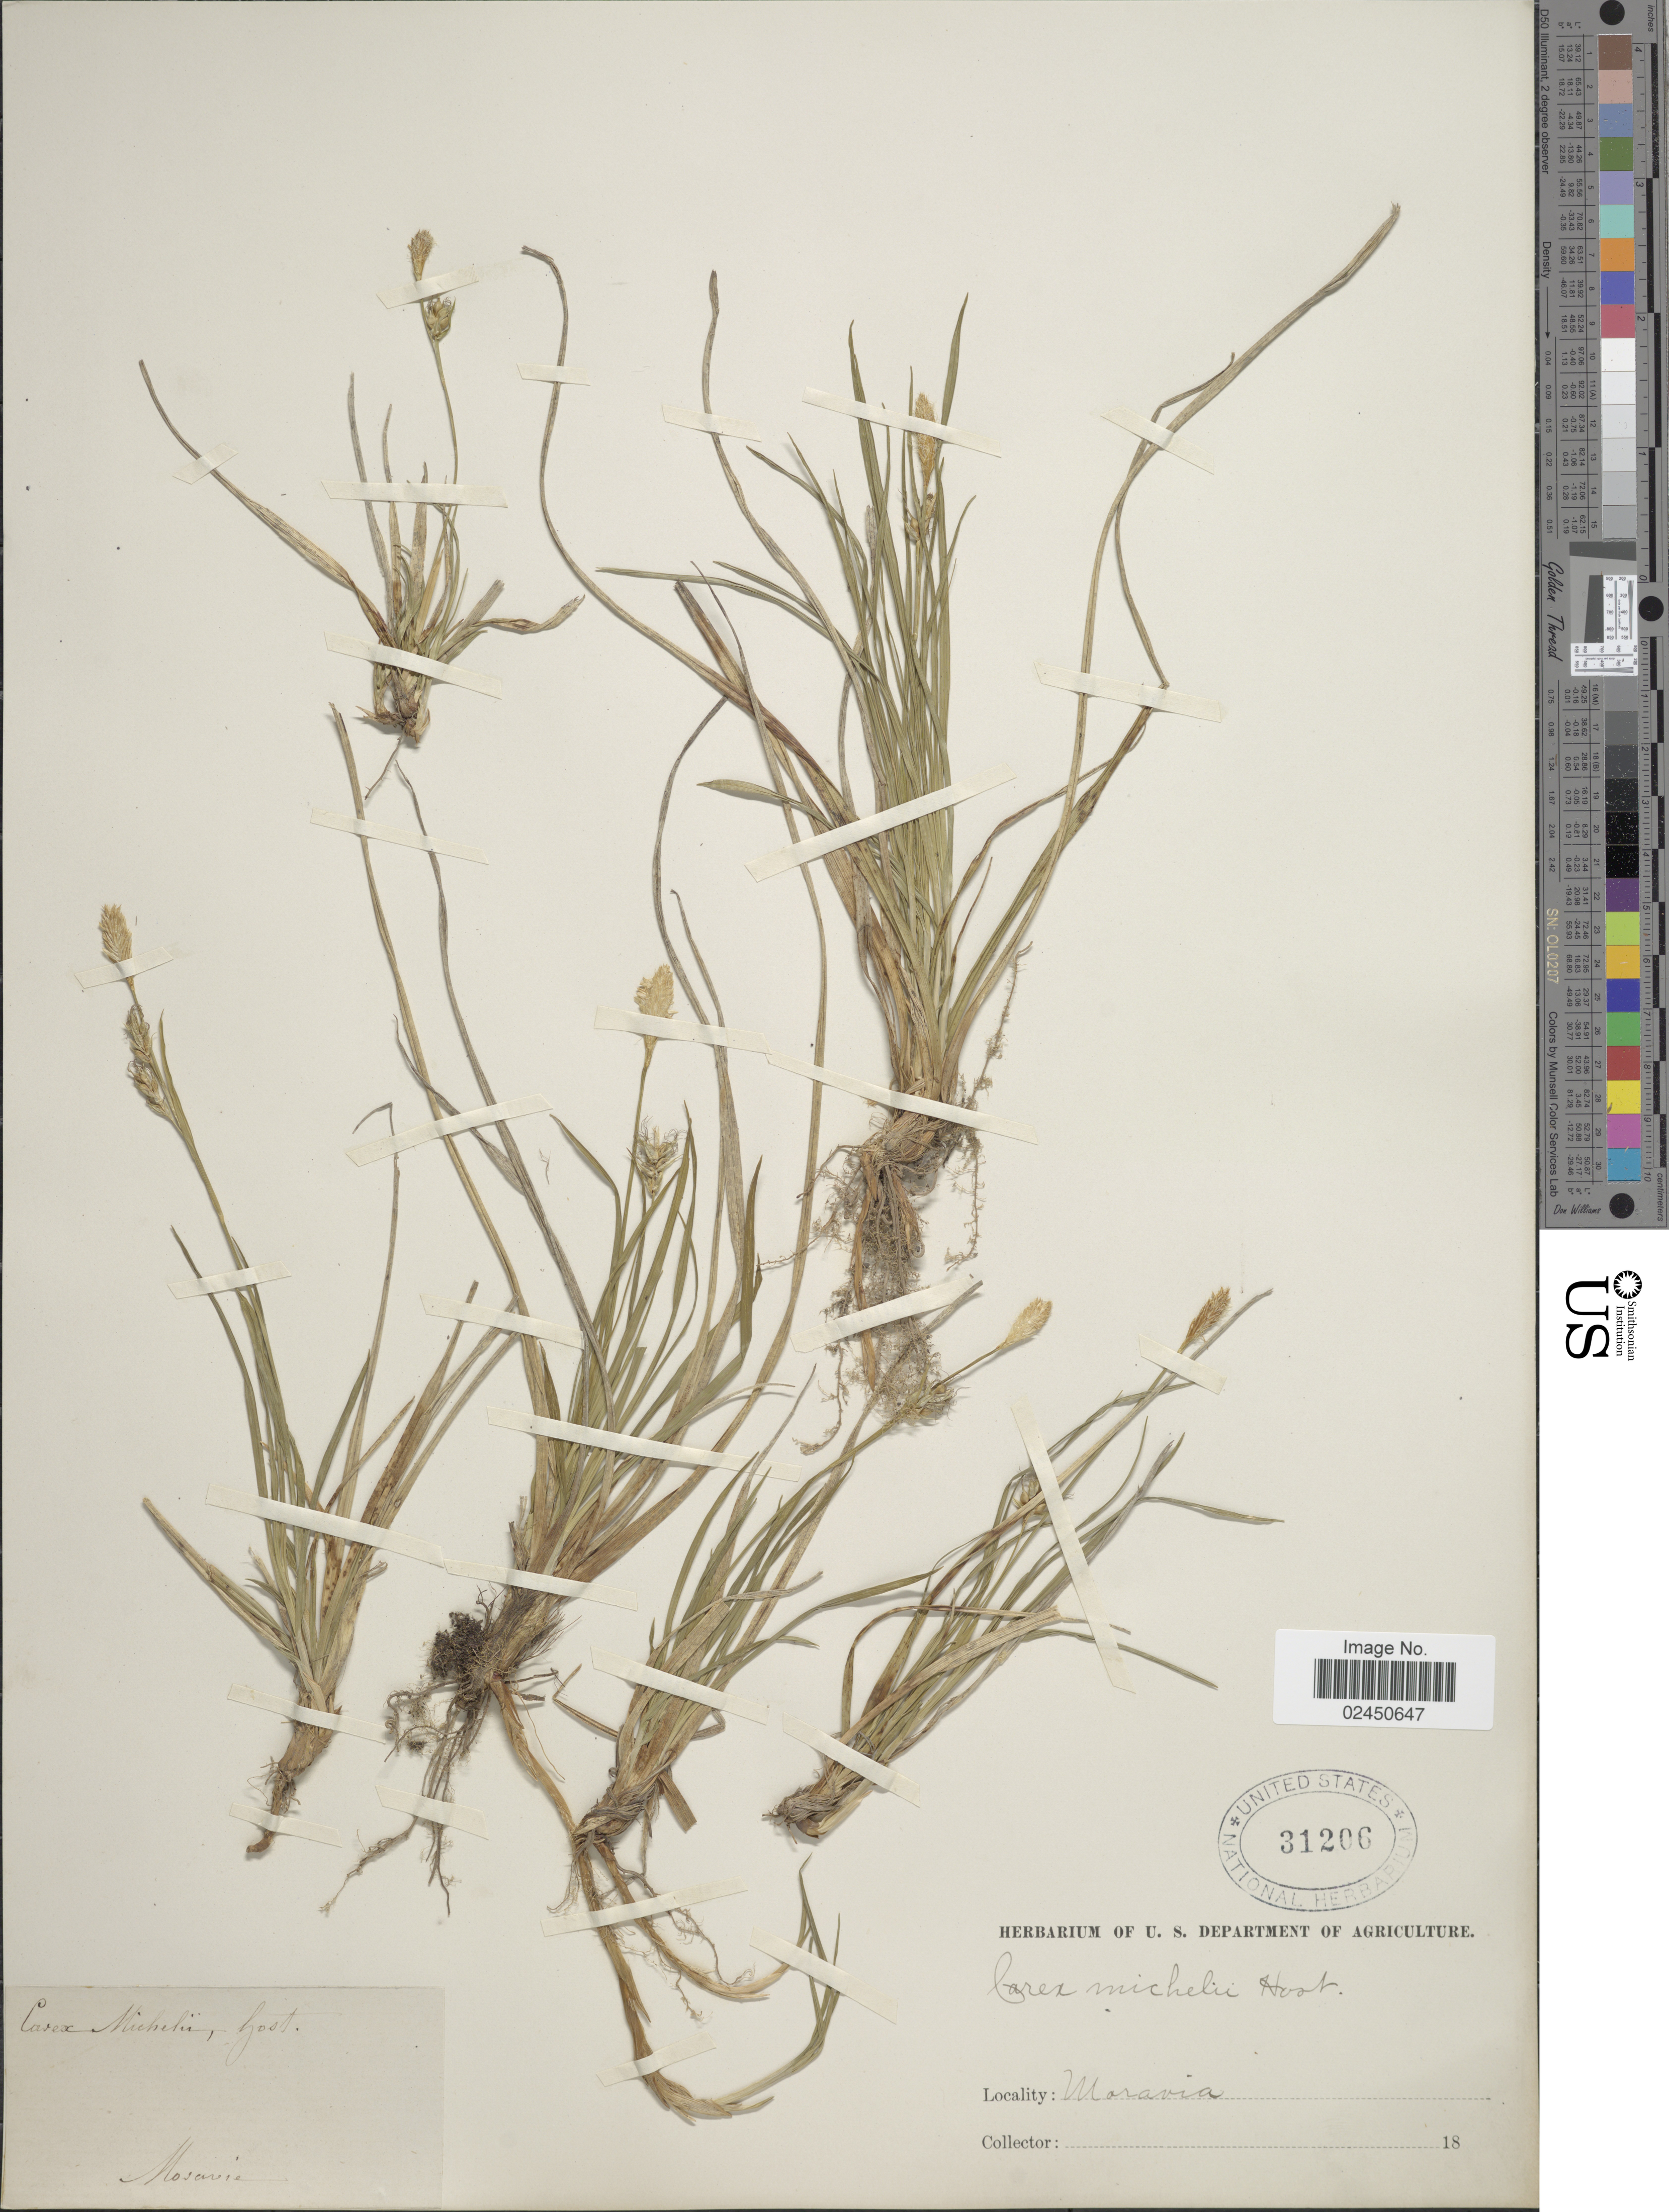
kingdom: Plantae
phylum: Tracheophyta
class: Liliopsida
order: Poales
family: Cyperaceae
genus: Carex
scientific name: Carex michelii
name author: Host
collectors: ex herb. U. S. Department of Agriculture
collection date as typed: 18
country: Czechia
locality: Moravia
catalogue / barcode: US 31206